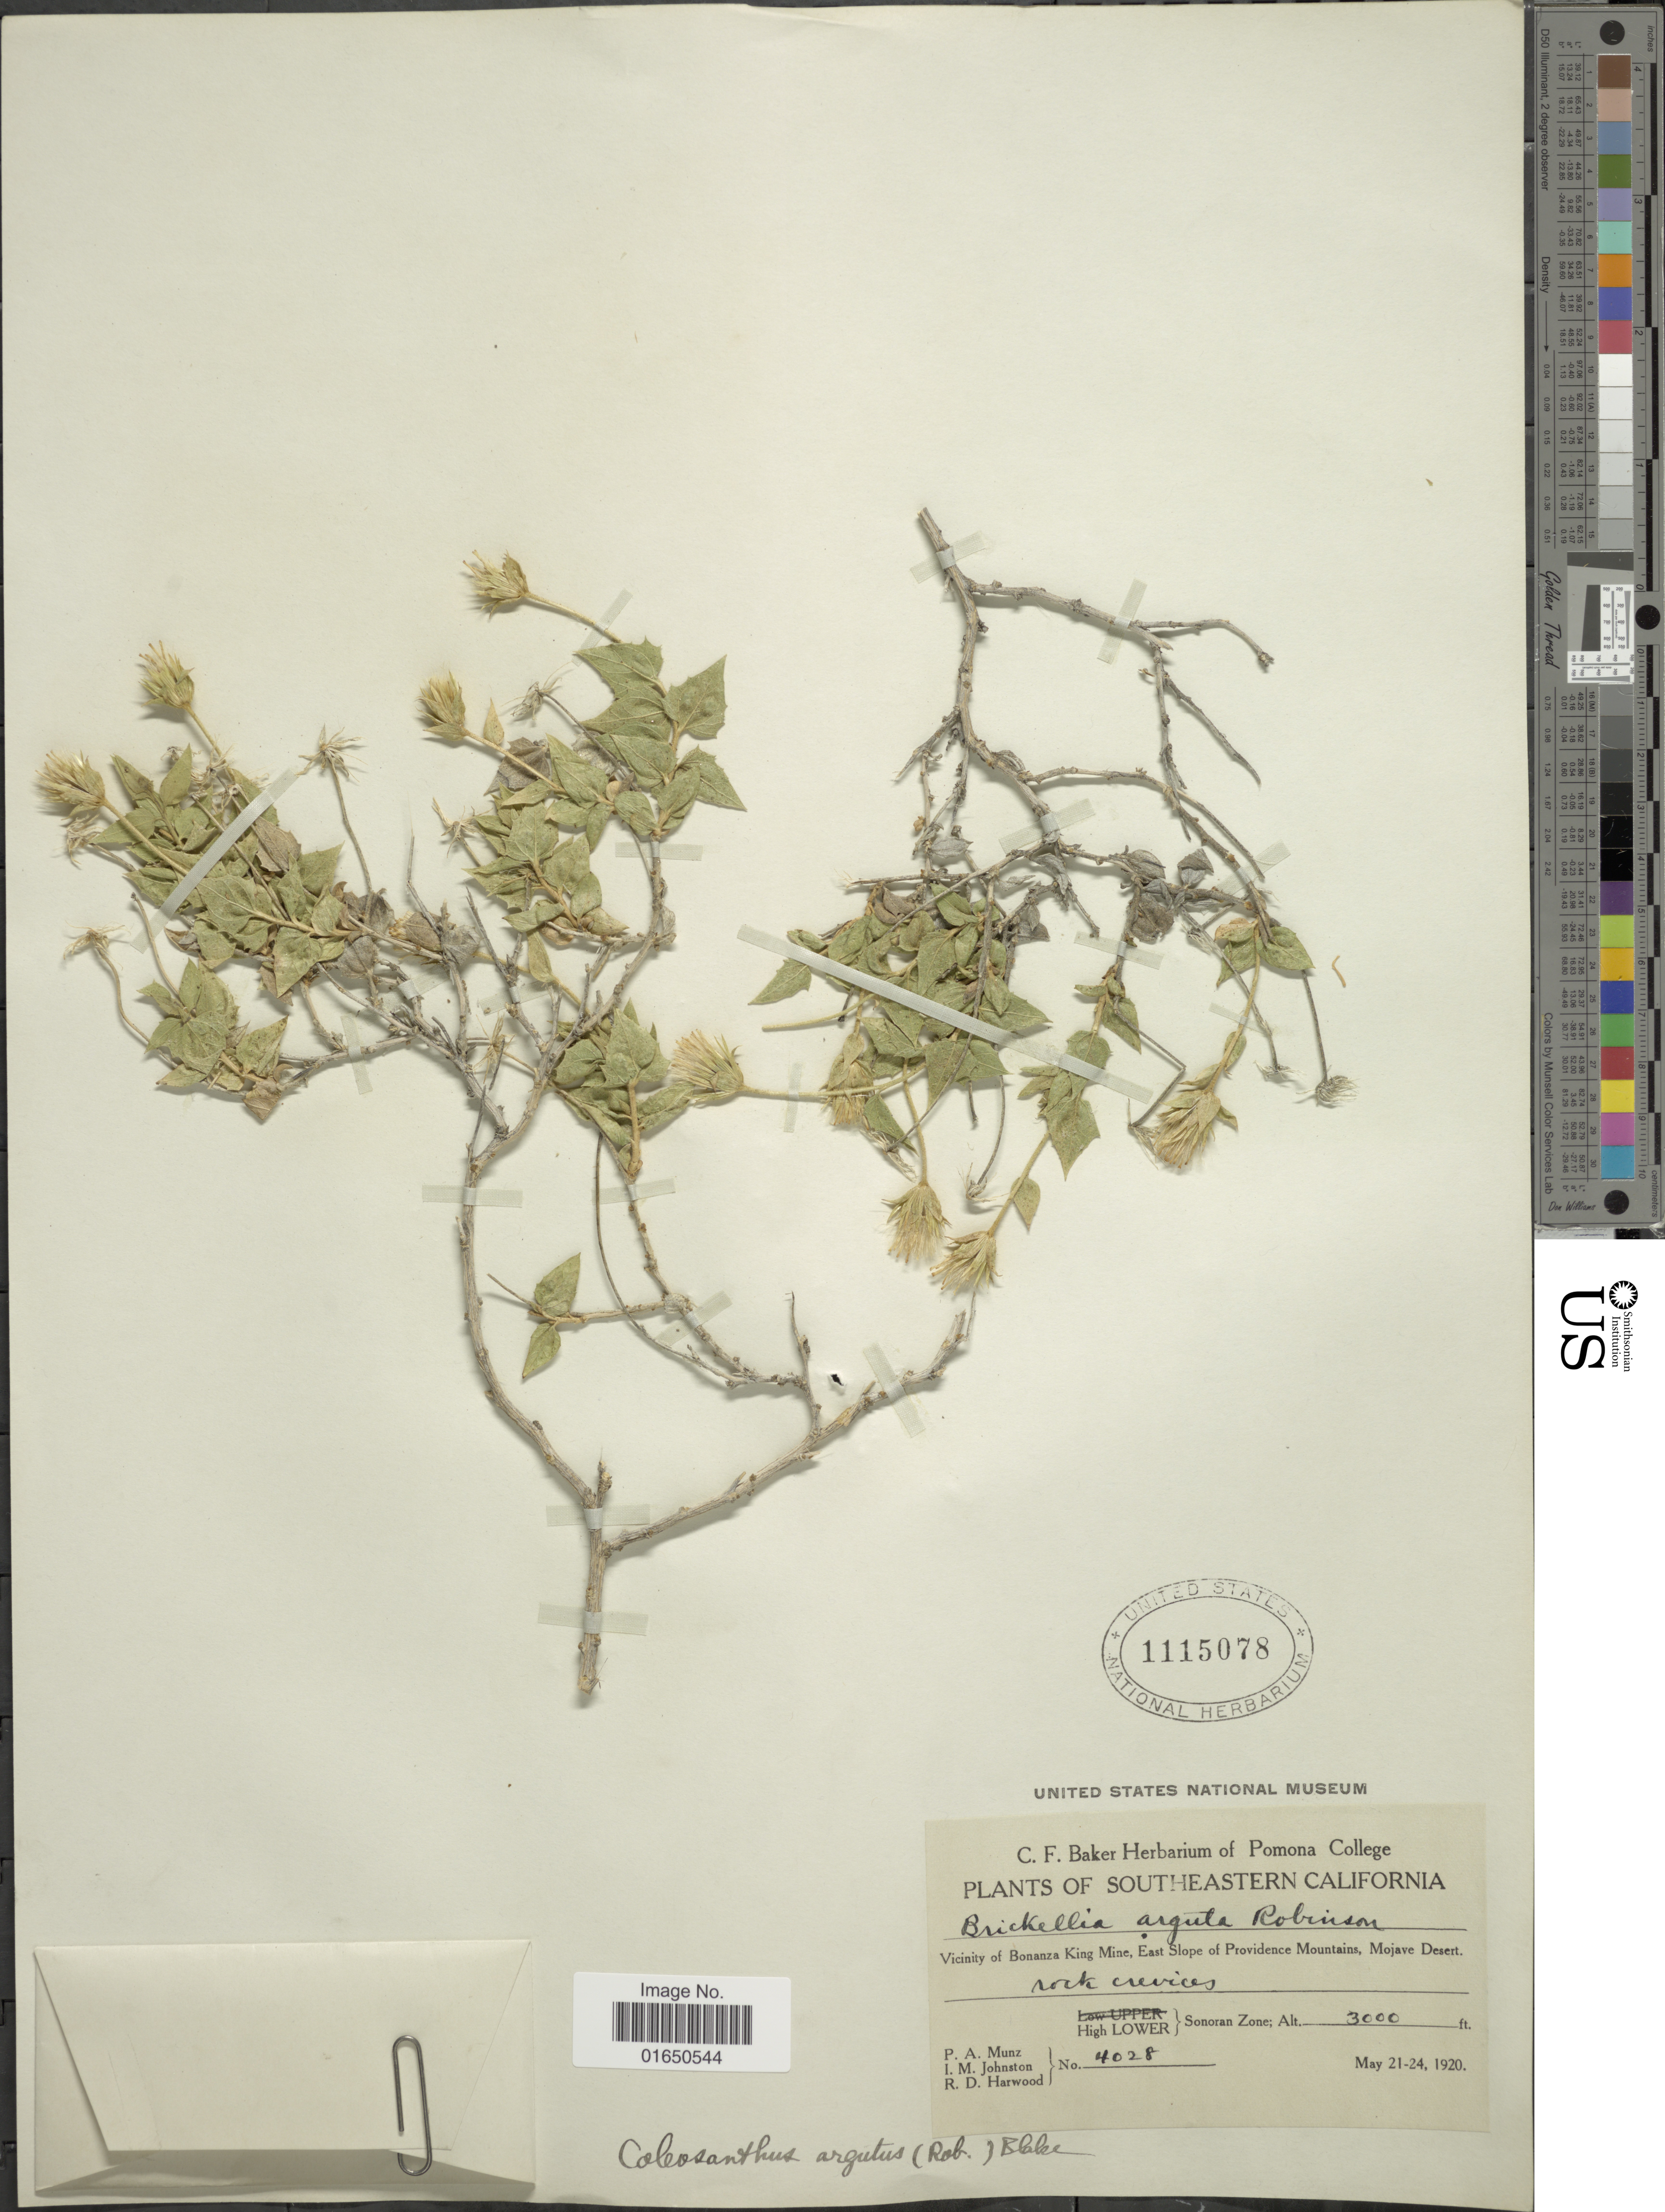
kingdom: Plantae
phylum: Tracheophyta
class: Magnoliopsida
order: Asterales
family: Asteraceae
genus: Brickellia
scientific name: Brickellia arguta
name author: B.L. Rob.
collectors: P. A. Munz, I.M. Johnston & R. Harwood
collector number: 4028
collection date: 1920-05-21/1920-05-24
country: United States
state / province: California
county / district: San Bernardino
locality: Southeastern California. Vicinity of Bonanza King Mine, East Slope of Provindence Mountains, Mojave Desert. High Lower Sonoran Zone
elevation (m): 914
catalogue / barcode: US 1115078